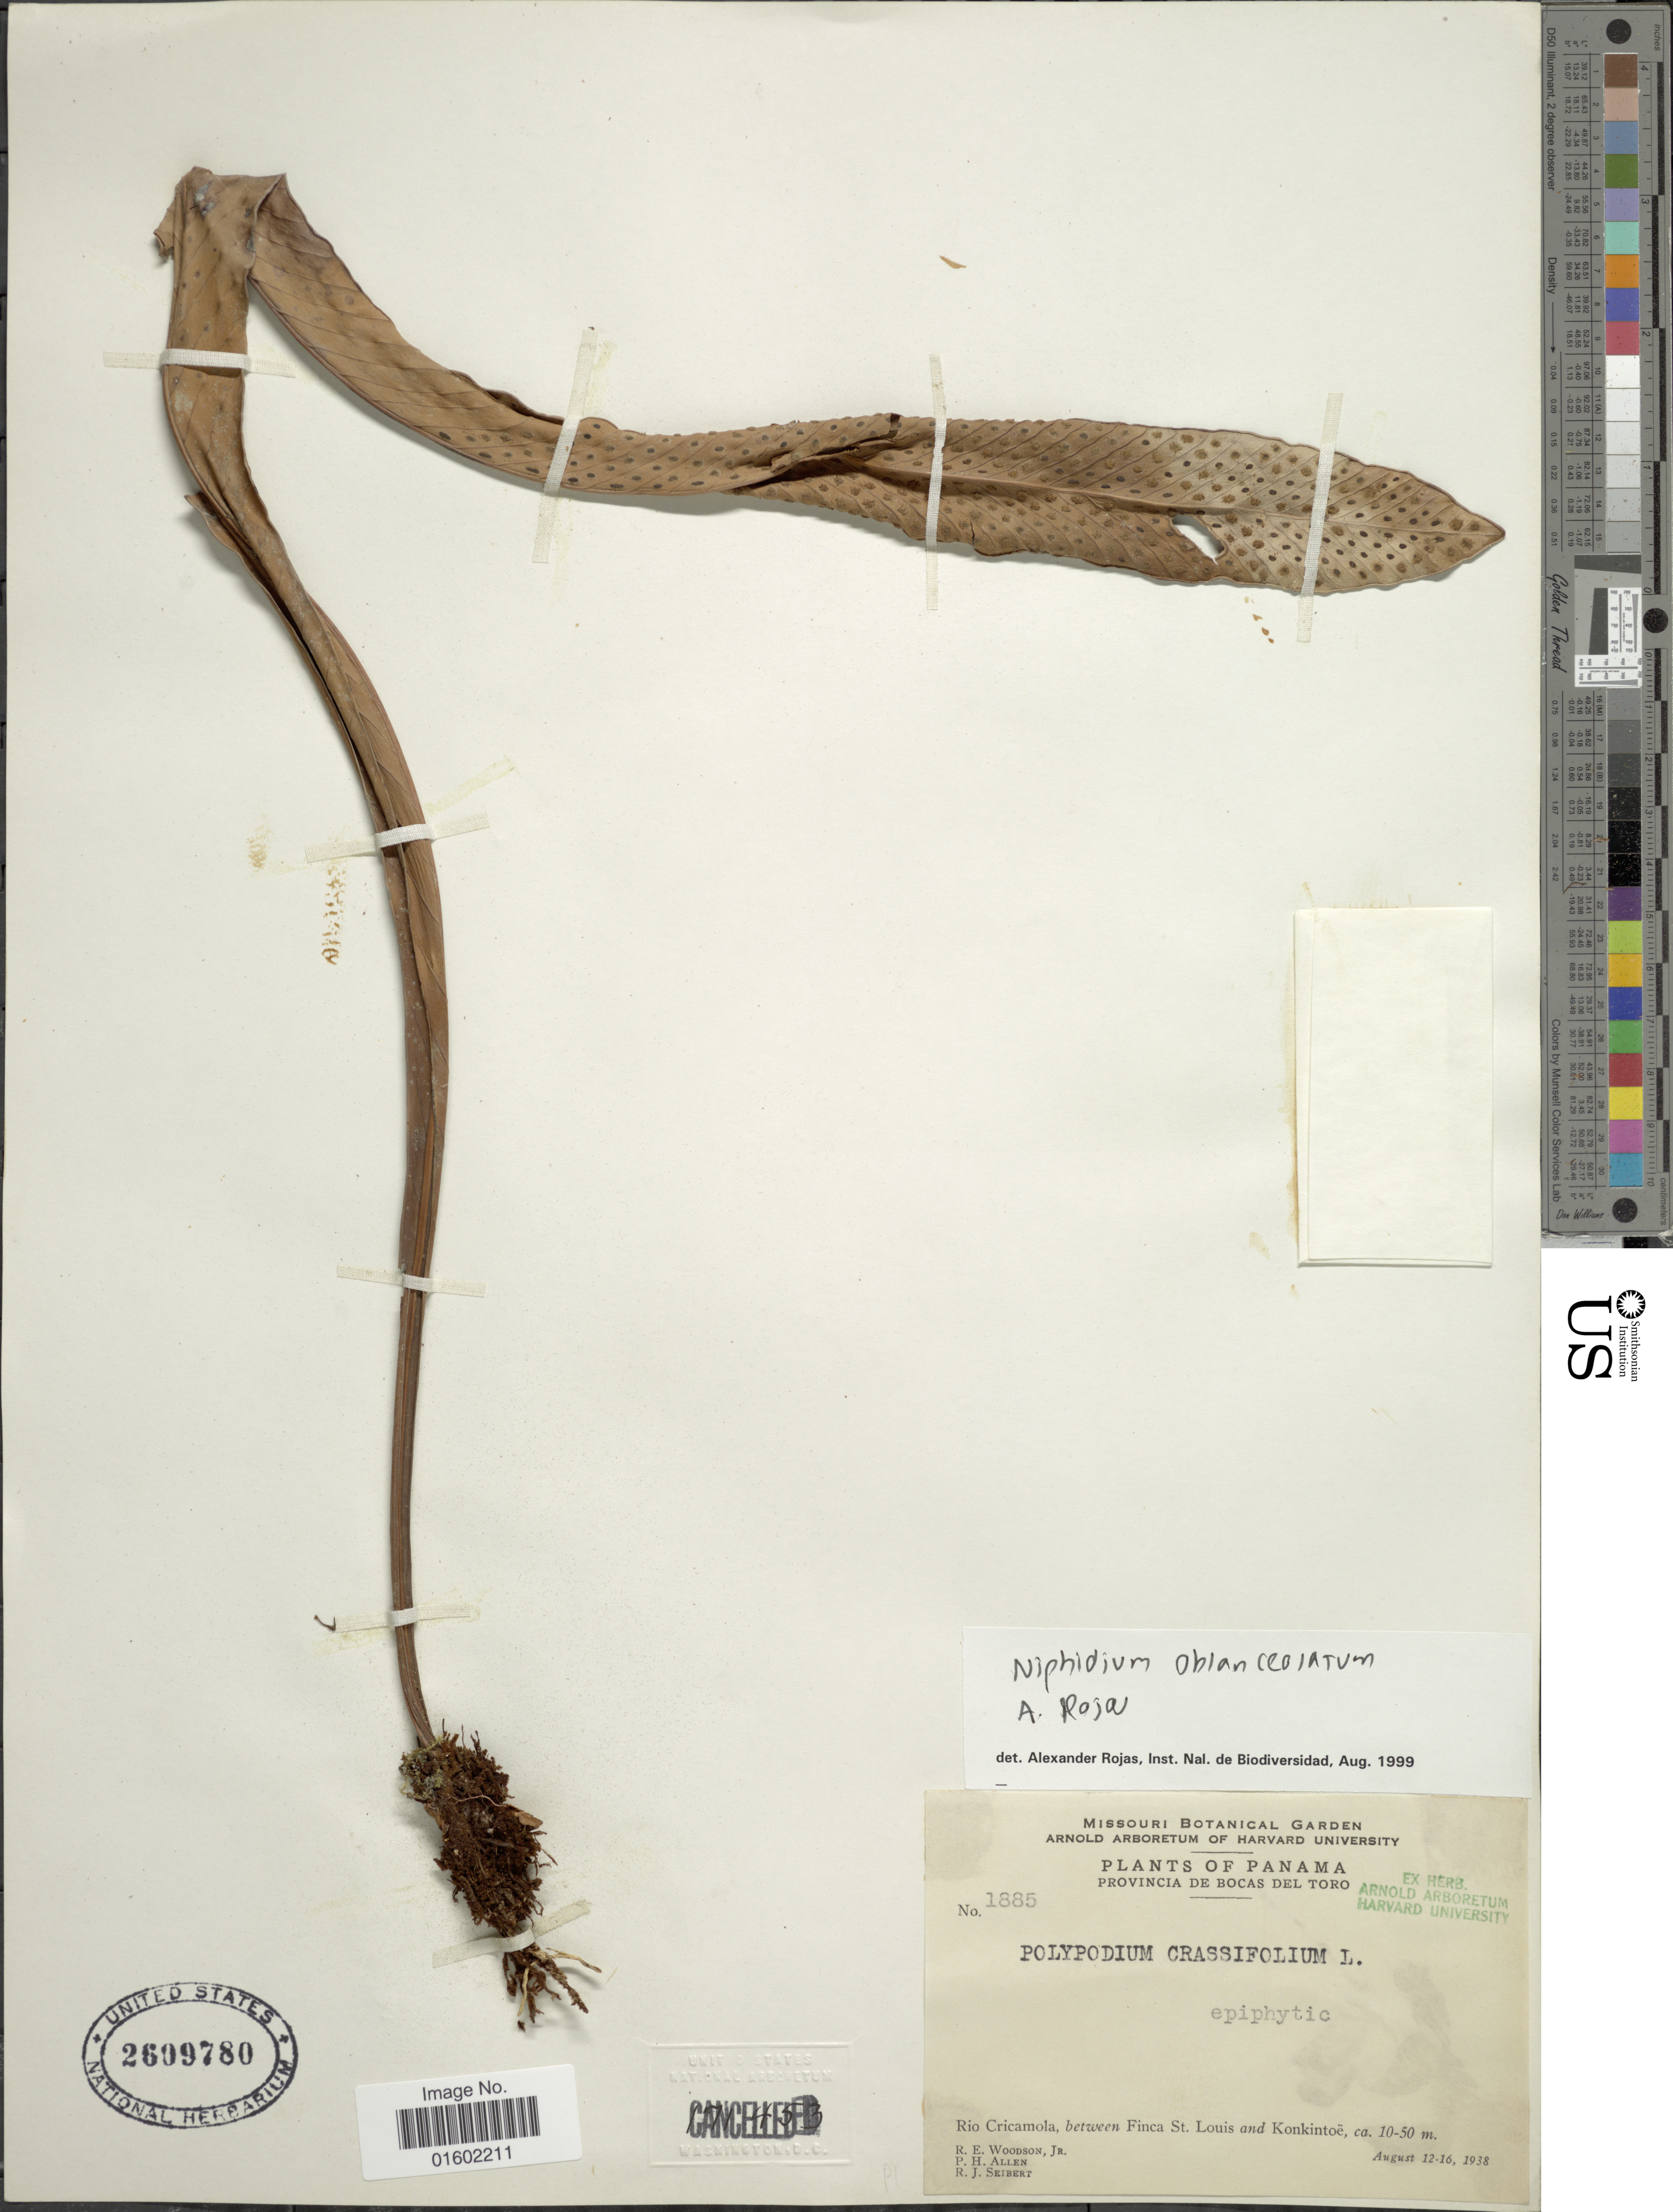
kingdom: Plantae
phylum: Tracheophyta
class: Polypodiopsida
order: Polypodiales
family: Polypodiaceae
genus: Niphidium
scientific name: Niphidium crassifolium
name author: (L.) Lellinger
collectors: R. E. Woodson, P. H. Allen & R. J. Seibert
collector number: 1885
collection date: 1938-08-12/1938-08-16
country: Panama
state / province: Bocas del Toro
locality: Rio Cricamola, between Finca St. Louis and Konkintoe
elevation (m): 10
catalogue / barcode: US 2609780